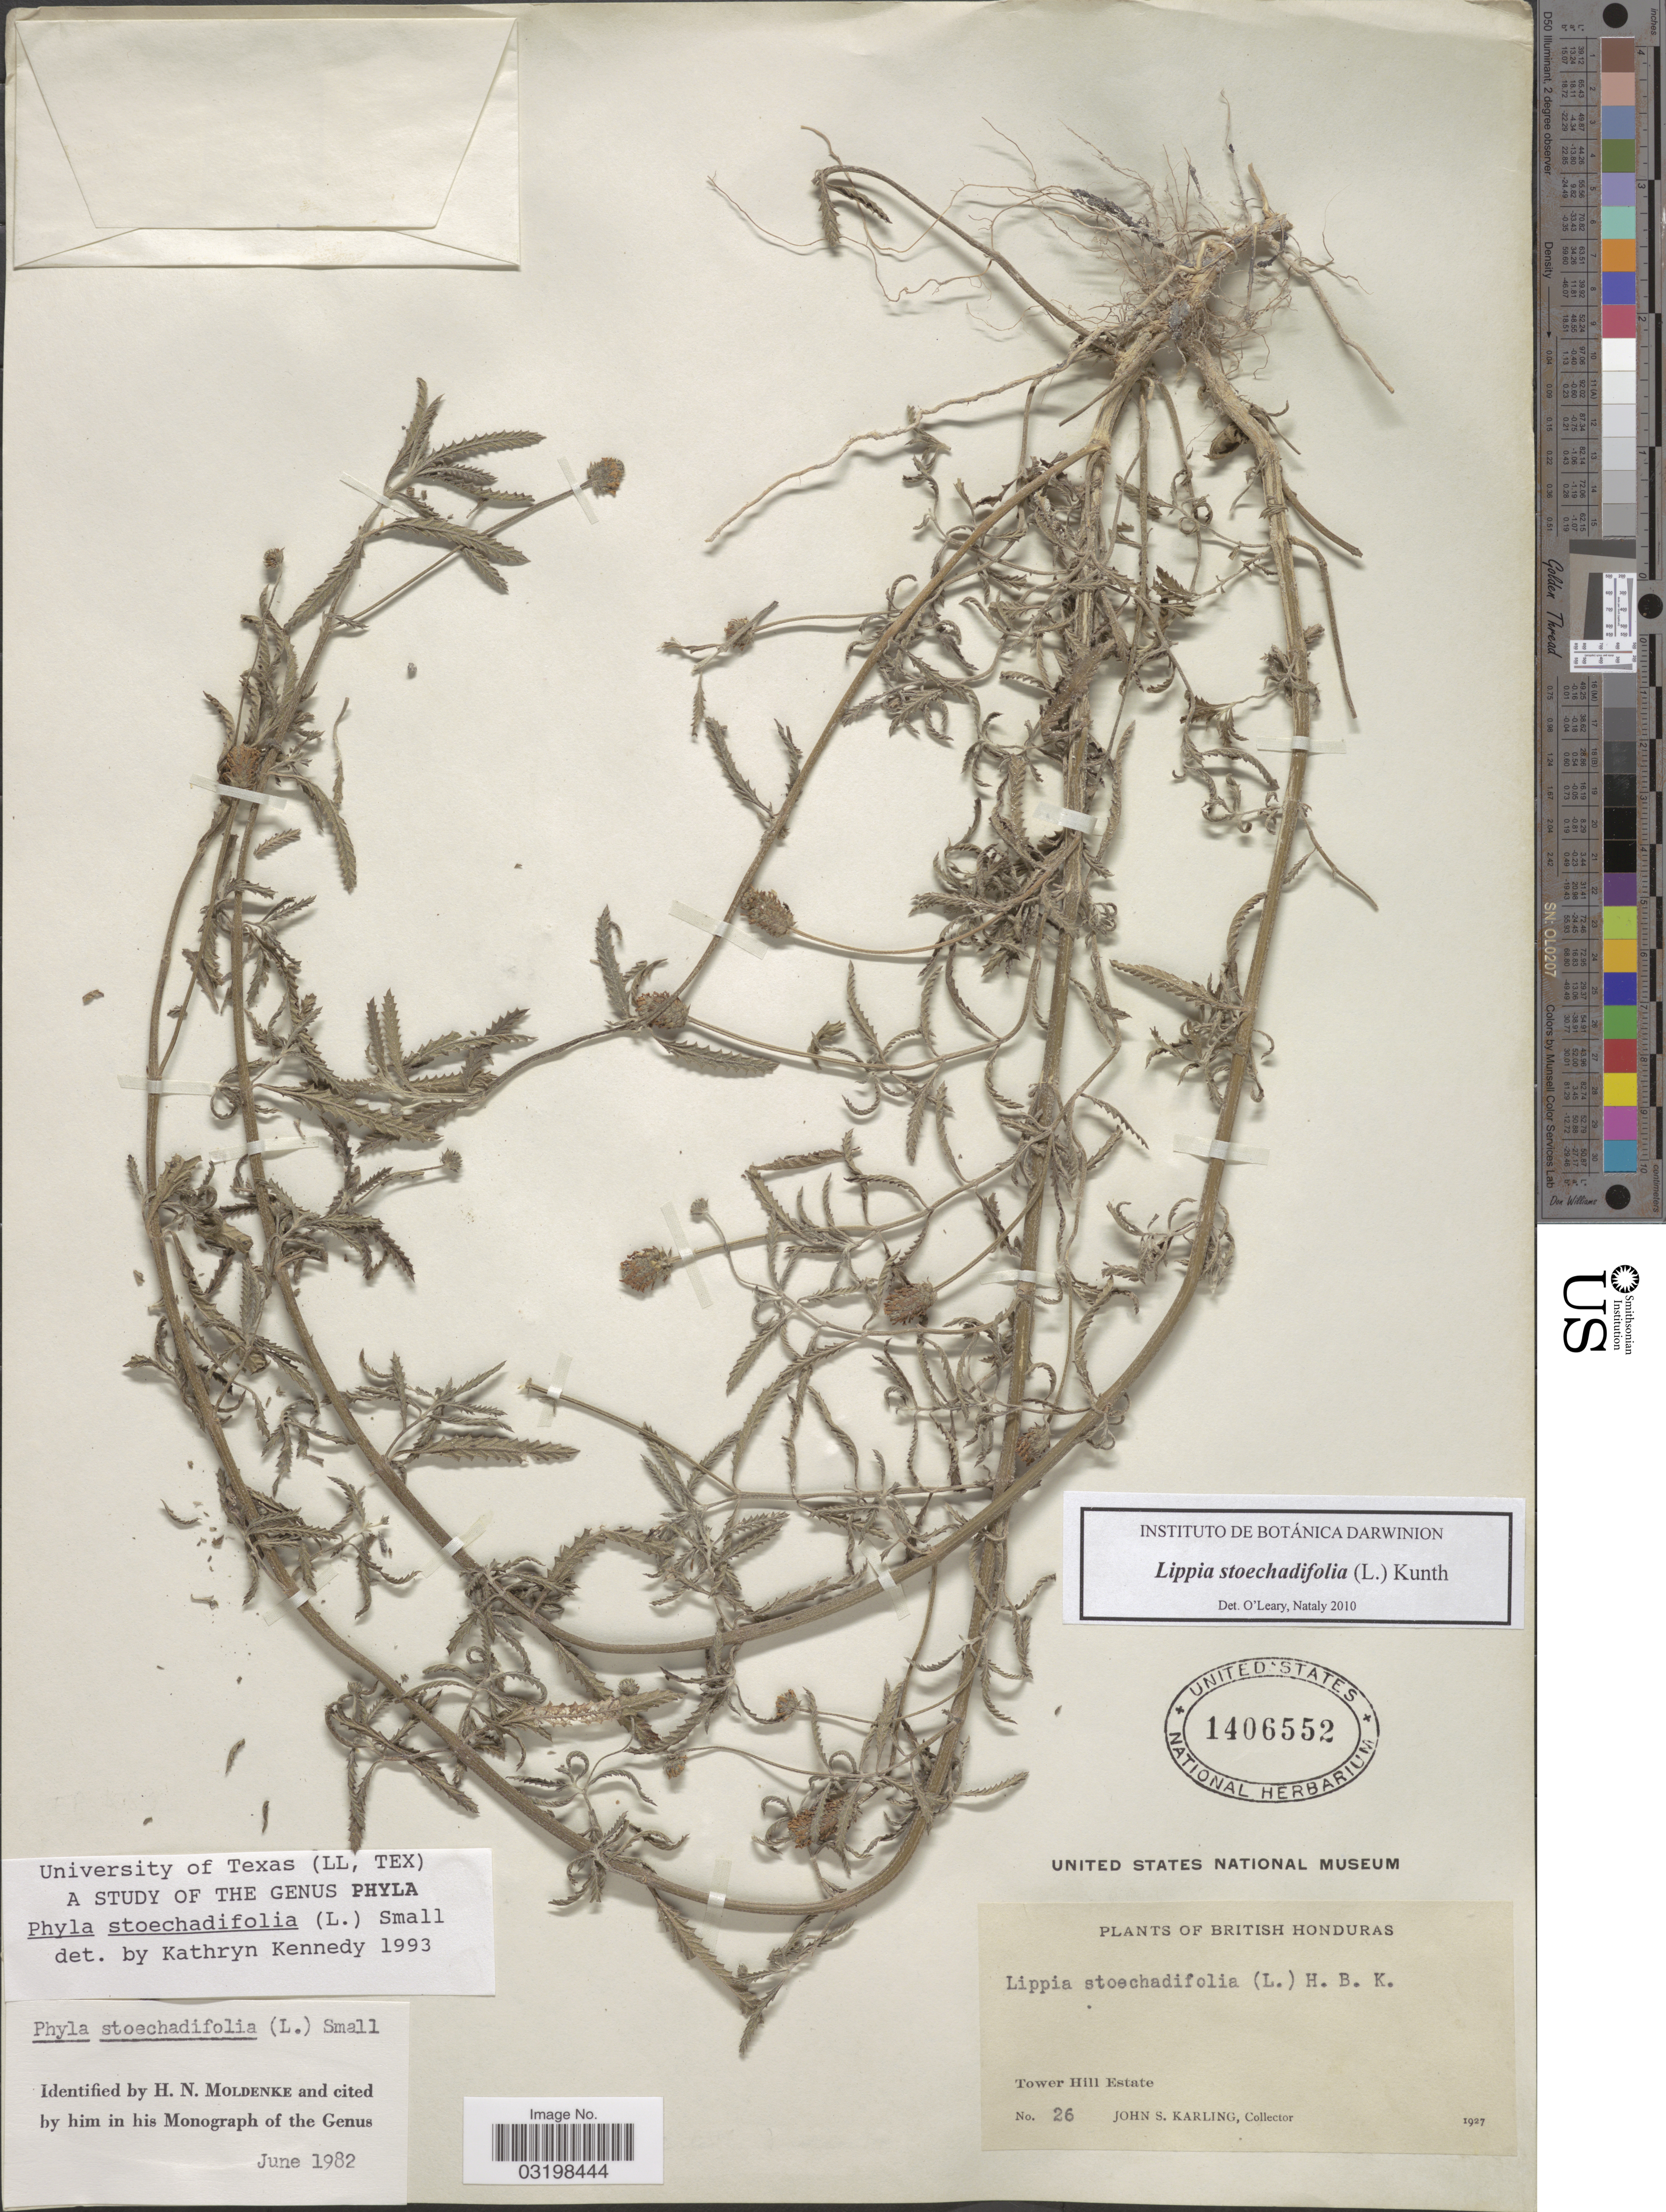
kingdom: Plantae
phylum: Tracheophyta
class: Magnoliopsida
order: Lamiales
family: Verbenaceae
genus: Lippia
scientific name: Lippia stoechadifolia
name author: (L.) Kunth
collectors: J. Karling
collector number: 26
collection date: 1927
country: Belize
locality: Tower Hill Estate. British Honduras.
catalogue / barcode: US 1406552